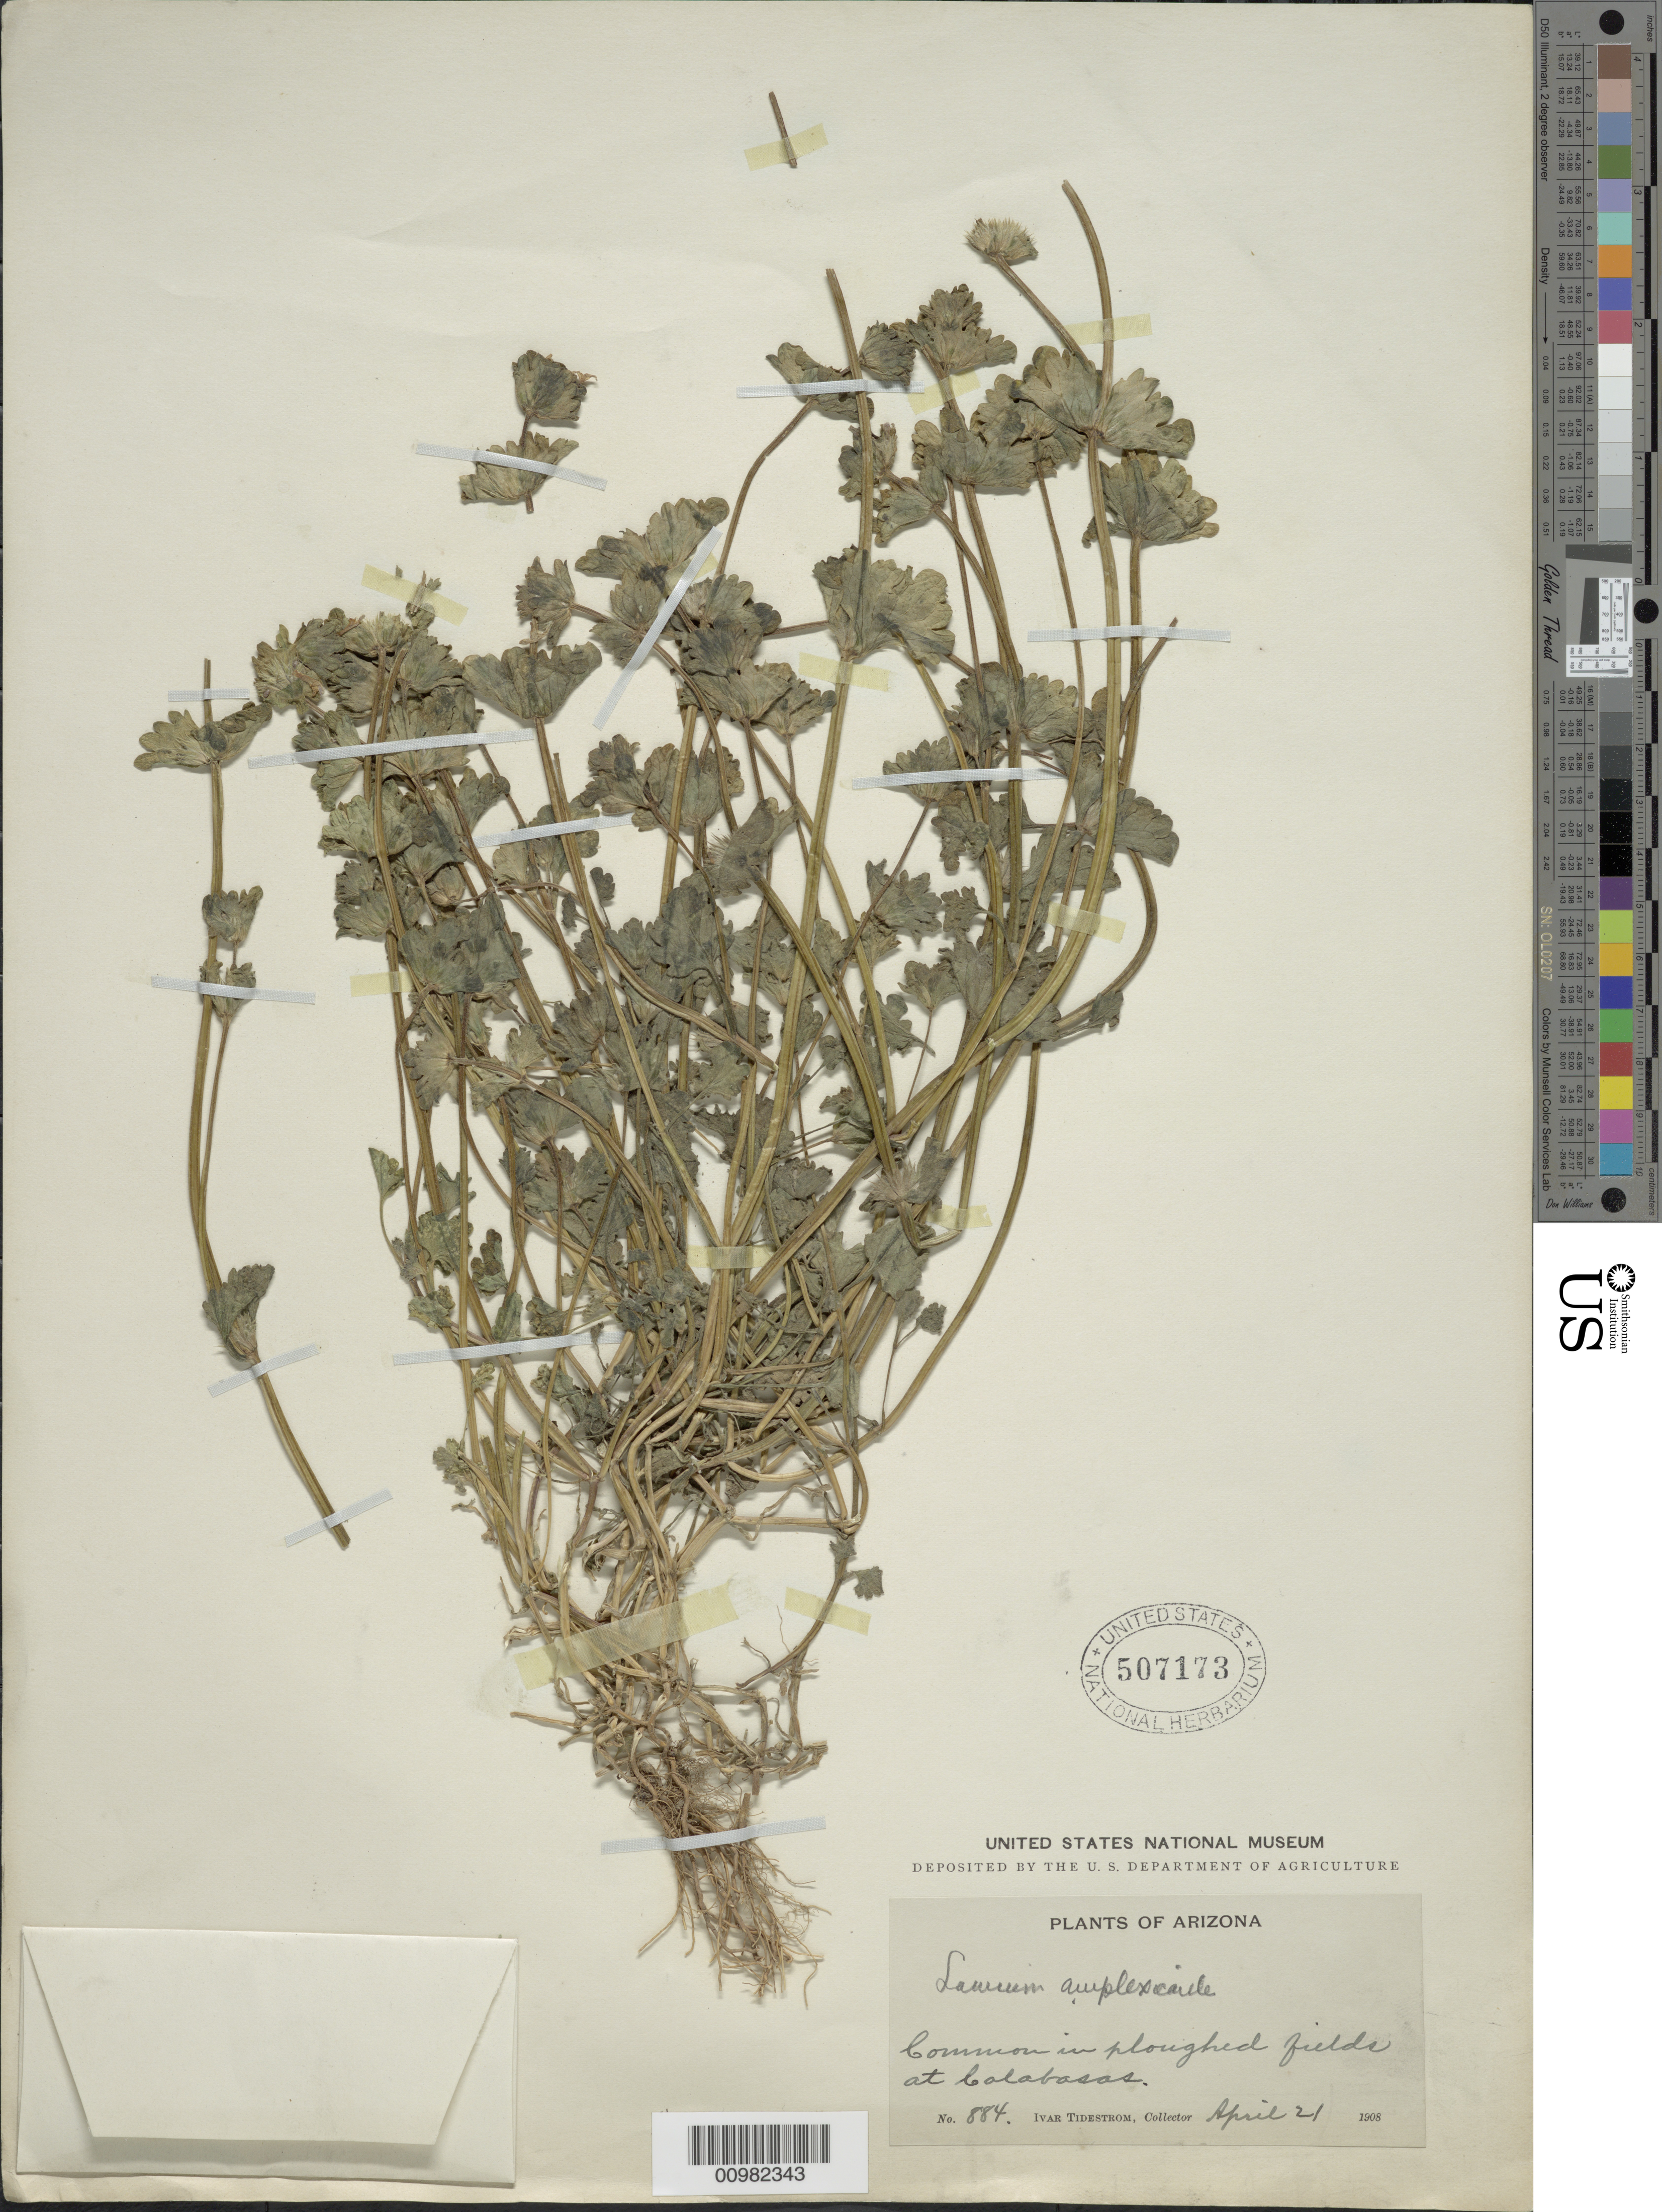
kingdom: Plantae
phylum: Tracheophyta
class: Magnoliopsida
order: Lamiales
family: Lamiaceae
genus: Lamium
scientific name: Lamium amplexicaule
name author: L.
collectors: I. F. Tidestrom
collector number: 884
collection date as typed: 21 Apr 1908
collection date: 1908-04-21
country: United States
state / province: Arizona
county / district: Santa Cruz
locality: Calabasas; in ploughed fields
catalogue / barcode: US 507173